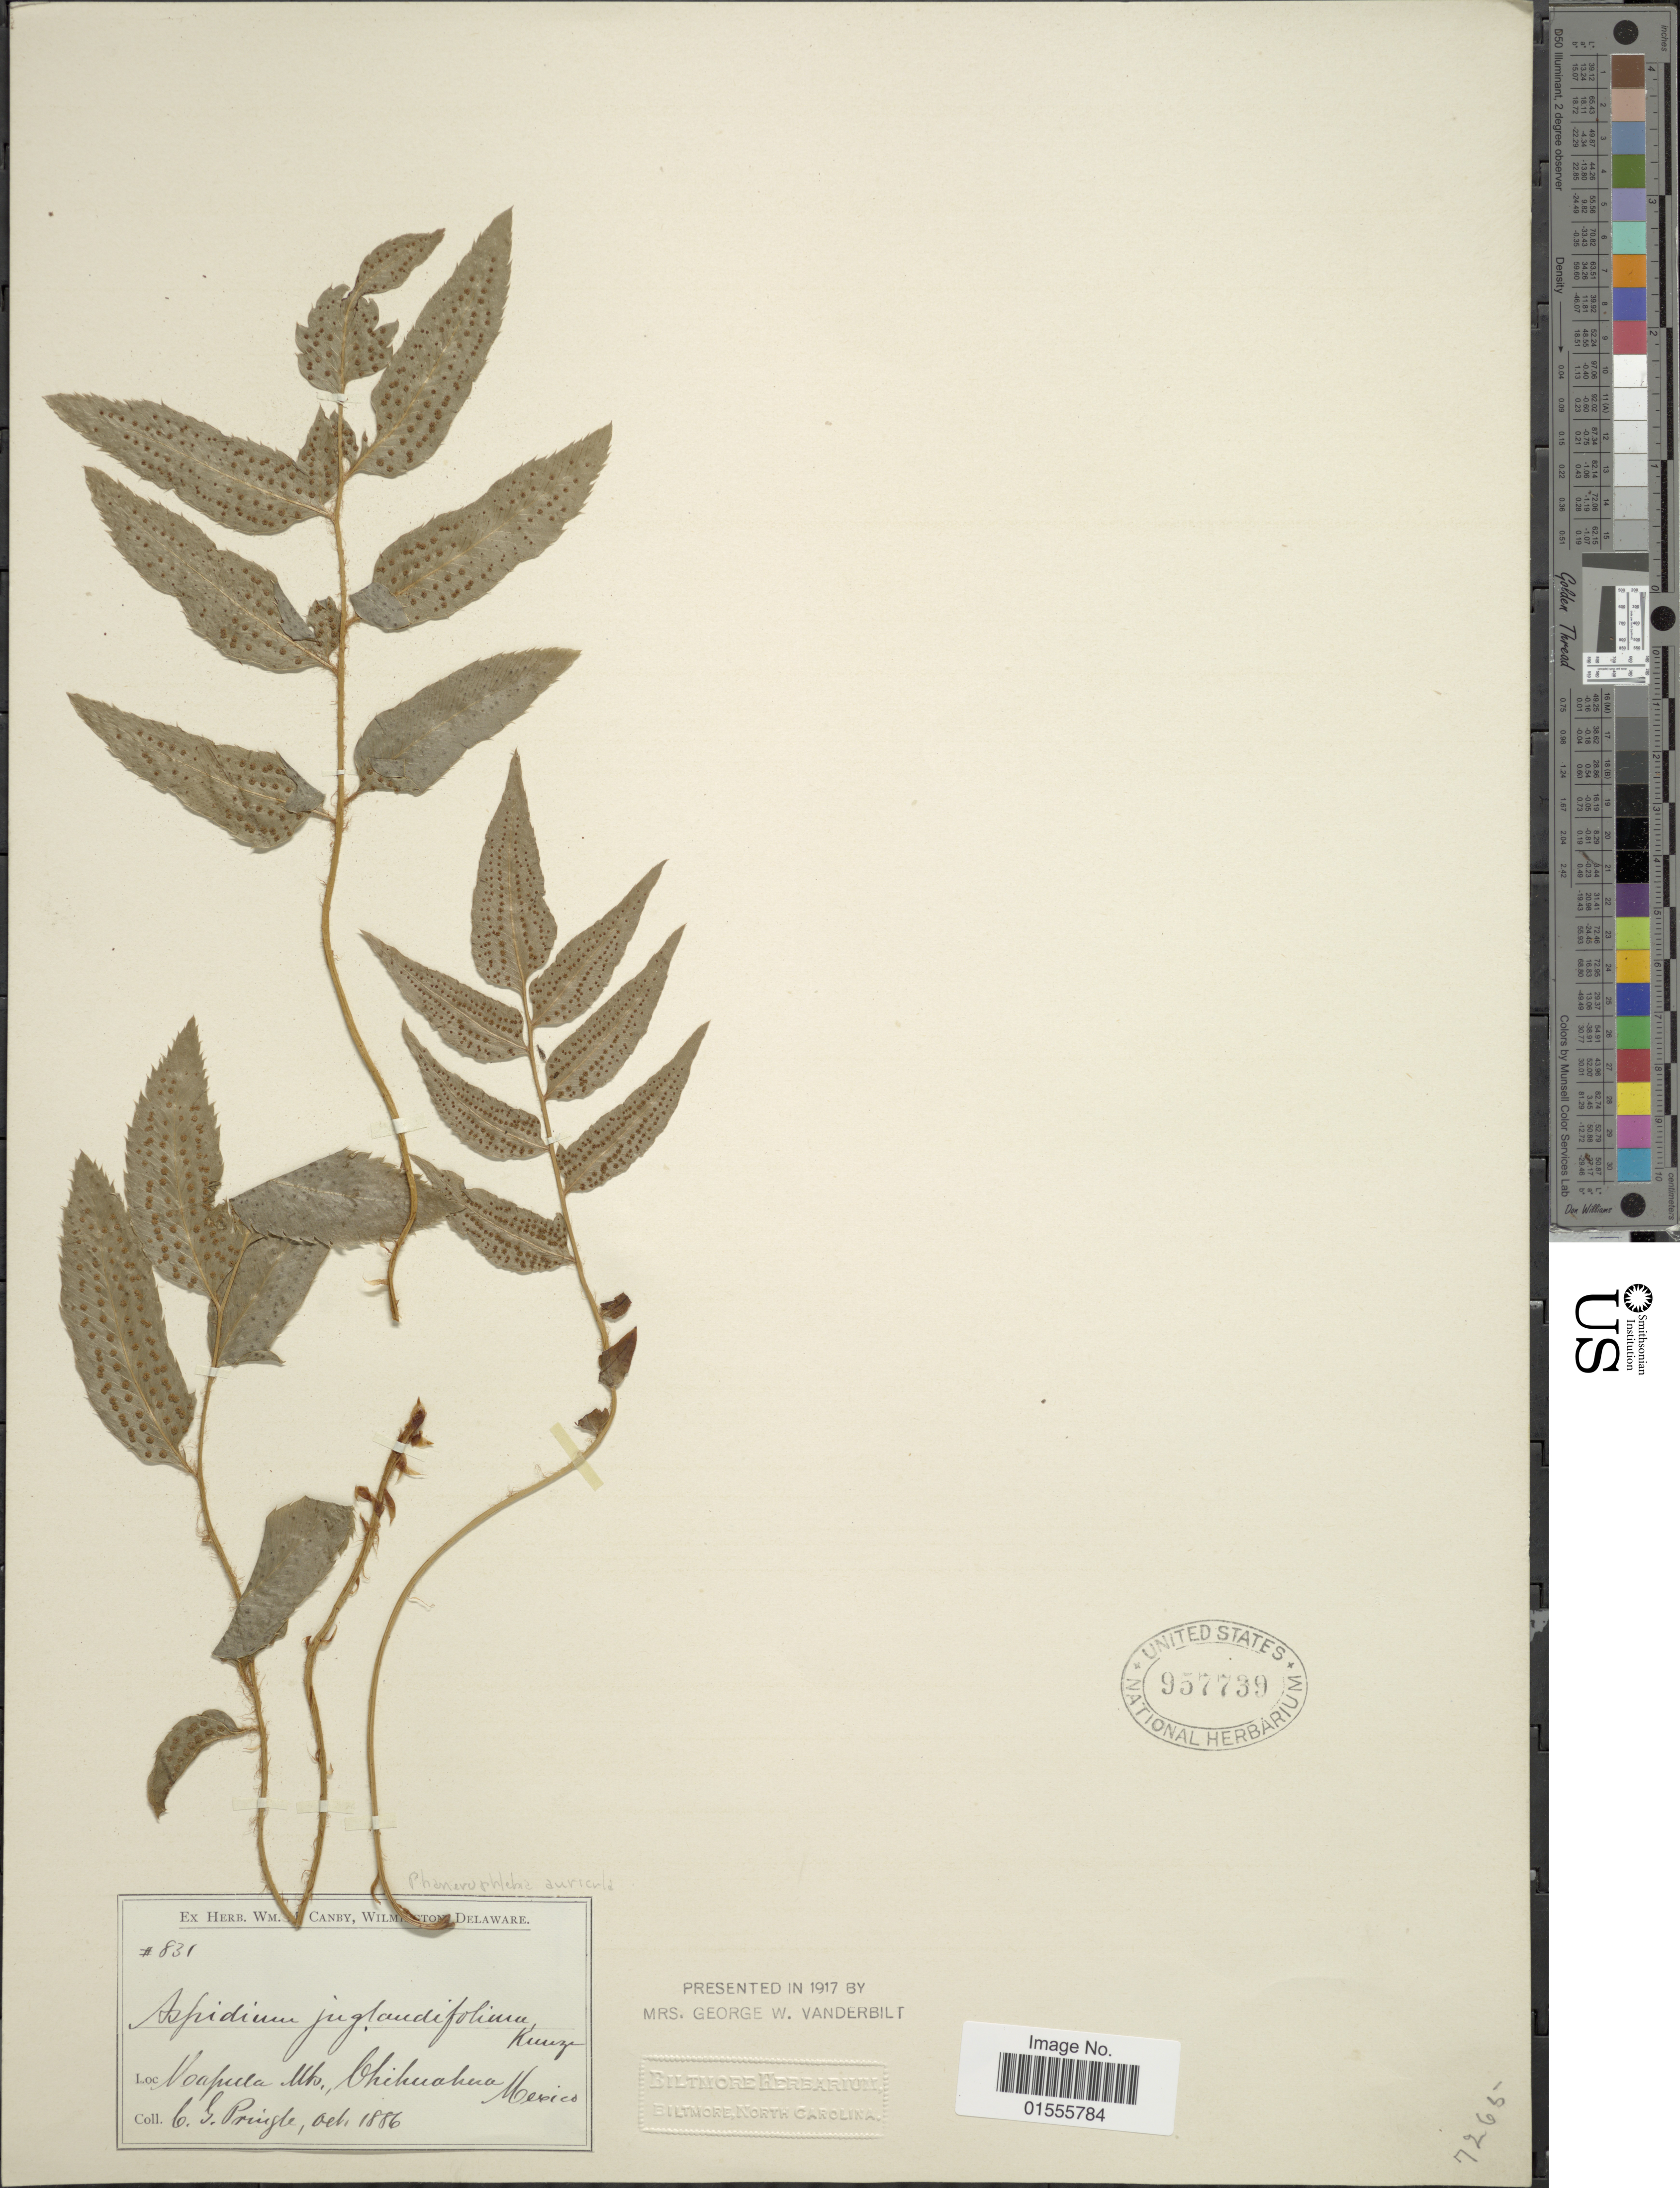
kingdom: Plantae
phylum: Tracheophyta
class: Polypodiopsida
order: Polypodiales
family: Dryopteridaceae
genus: Phanerophlebia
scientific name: Phanerophlebia auriculata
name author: Underw.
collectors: C. G. Pringle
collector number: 831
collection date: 1886-10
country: Mexico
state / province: Chihuahua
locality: Mapula Mts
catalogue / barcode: US 957739